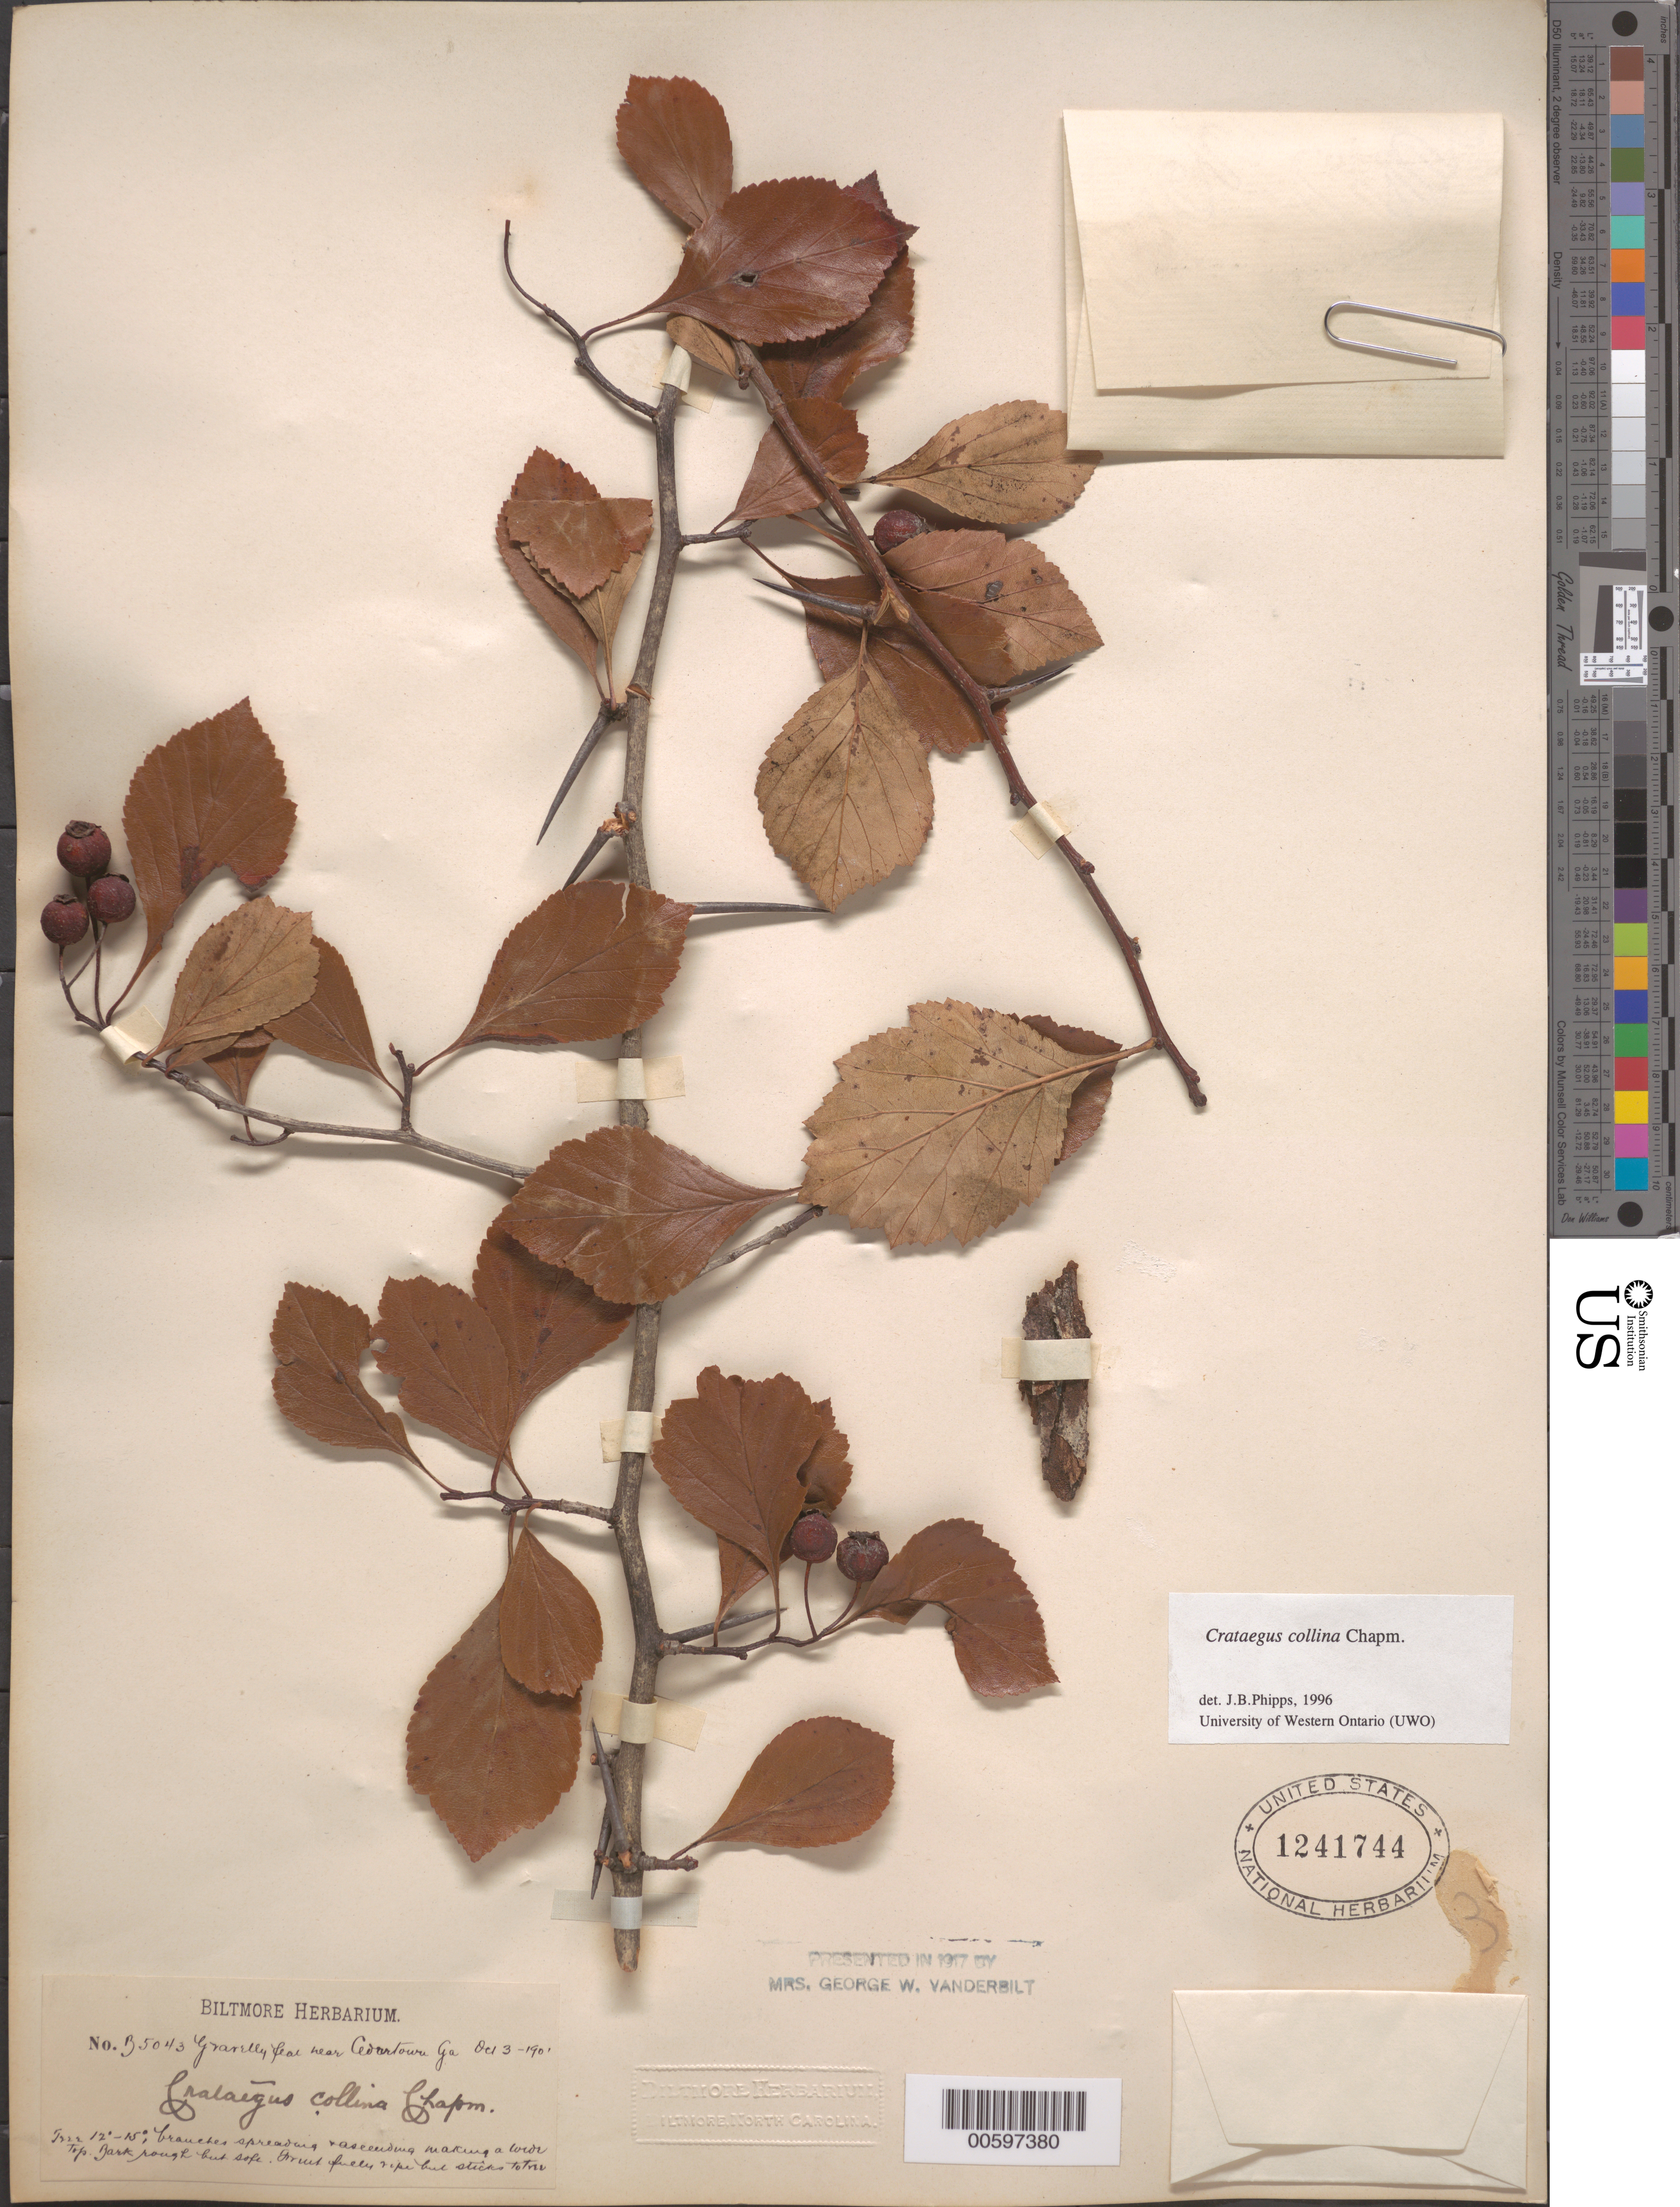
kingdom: Plantae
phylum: Tracheophyta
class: Magnoliopsida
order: Rosales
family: Rosaceae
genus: Crataegus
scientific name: Crataegus collina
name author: Chapm.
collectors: ex herb. Biltmore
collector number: B5043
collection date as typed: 03 Oct 1901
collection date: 1901-10-03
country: United States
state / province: Georgia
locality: Near Cedartown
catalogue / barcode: US 1241744